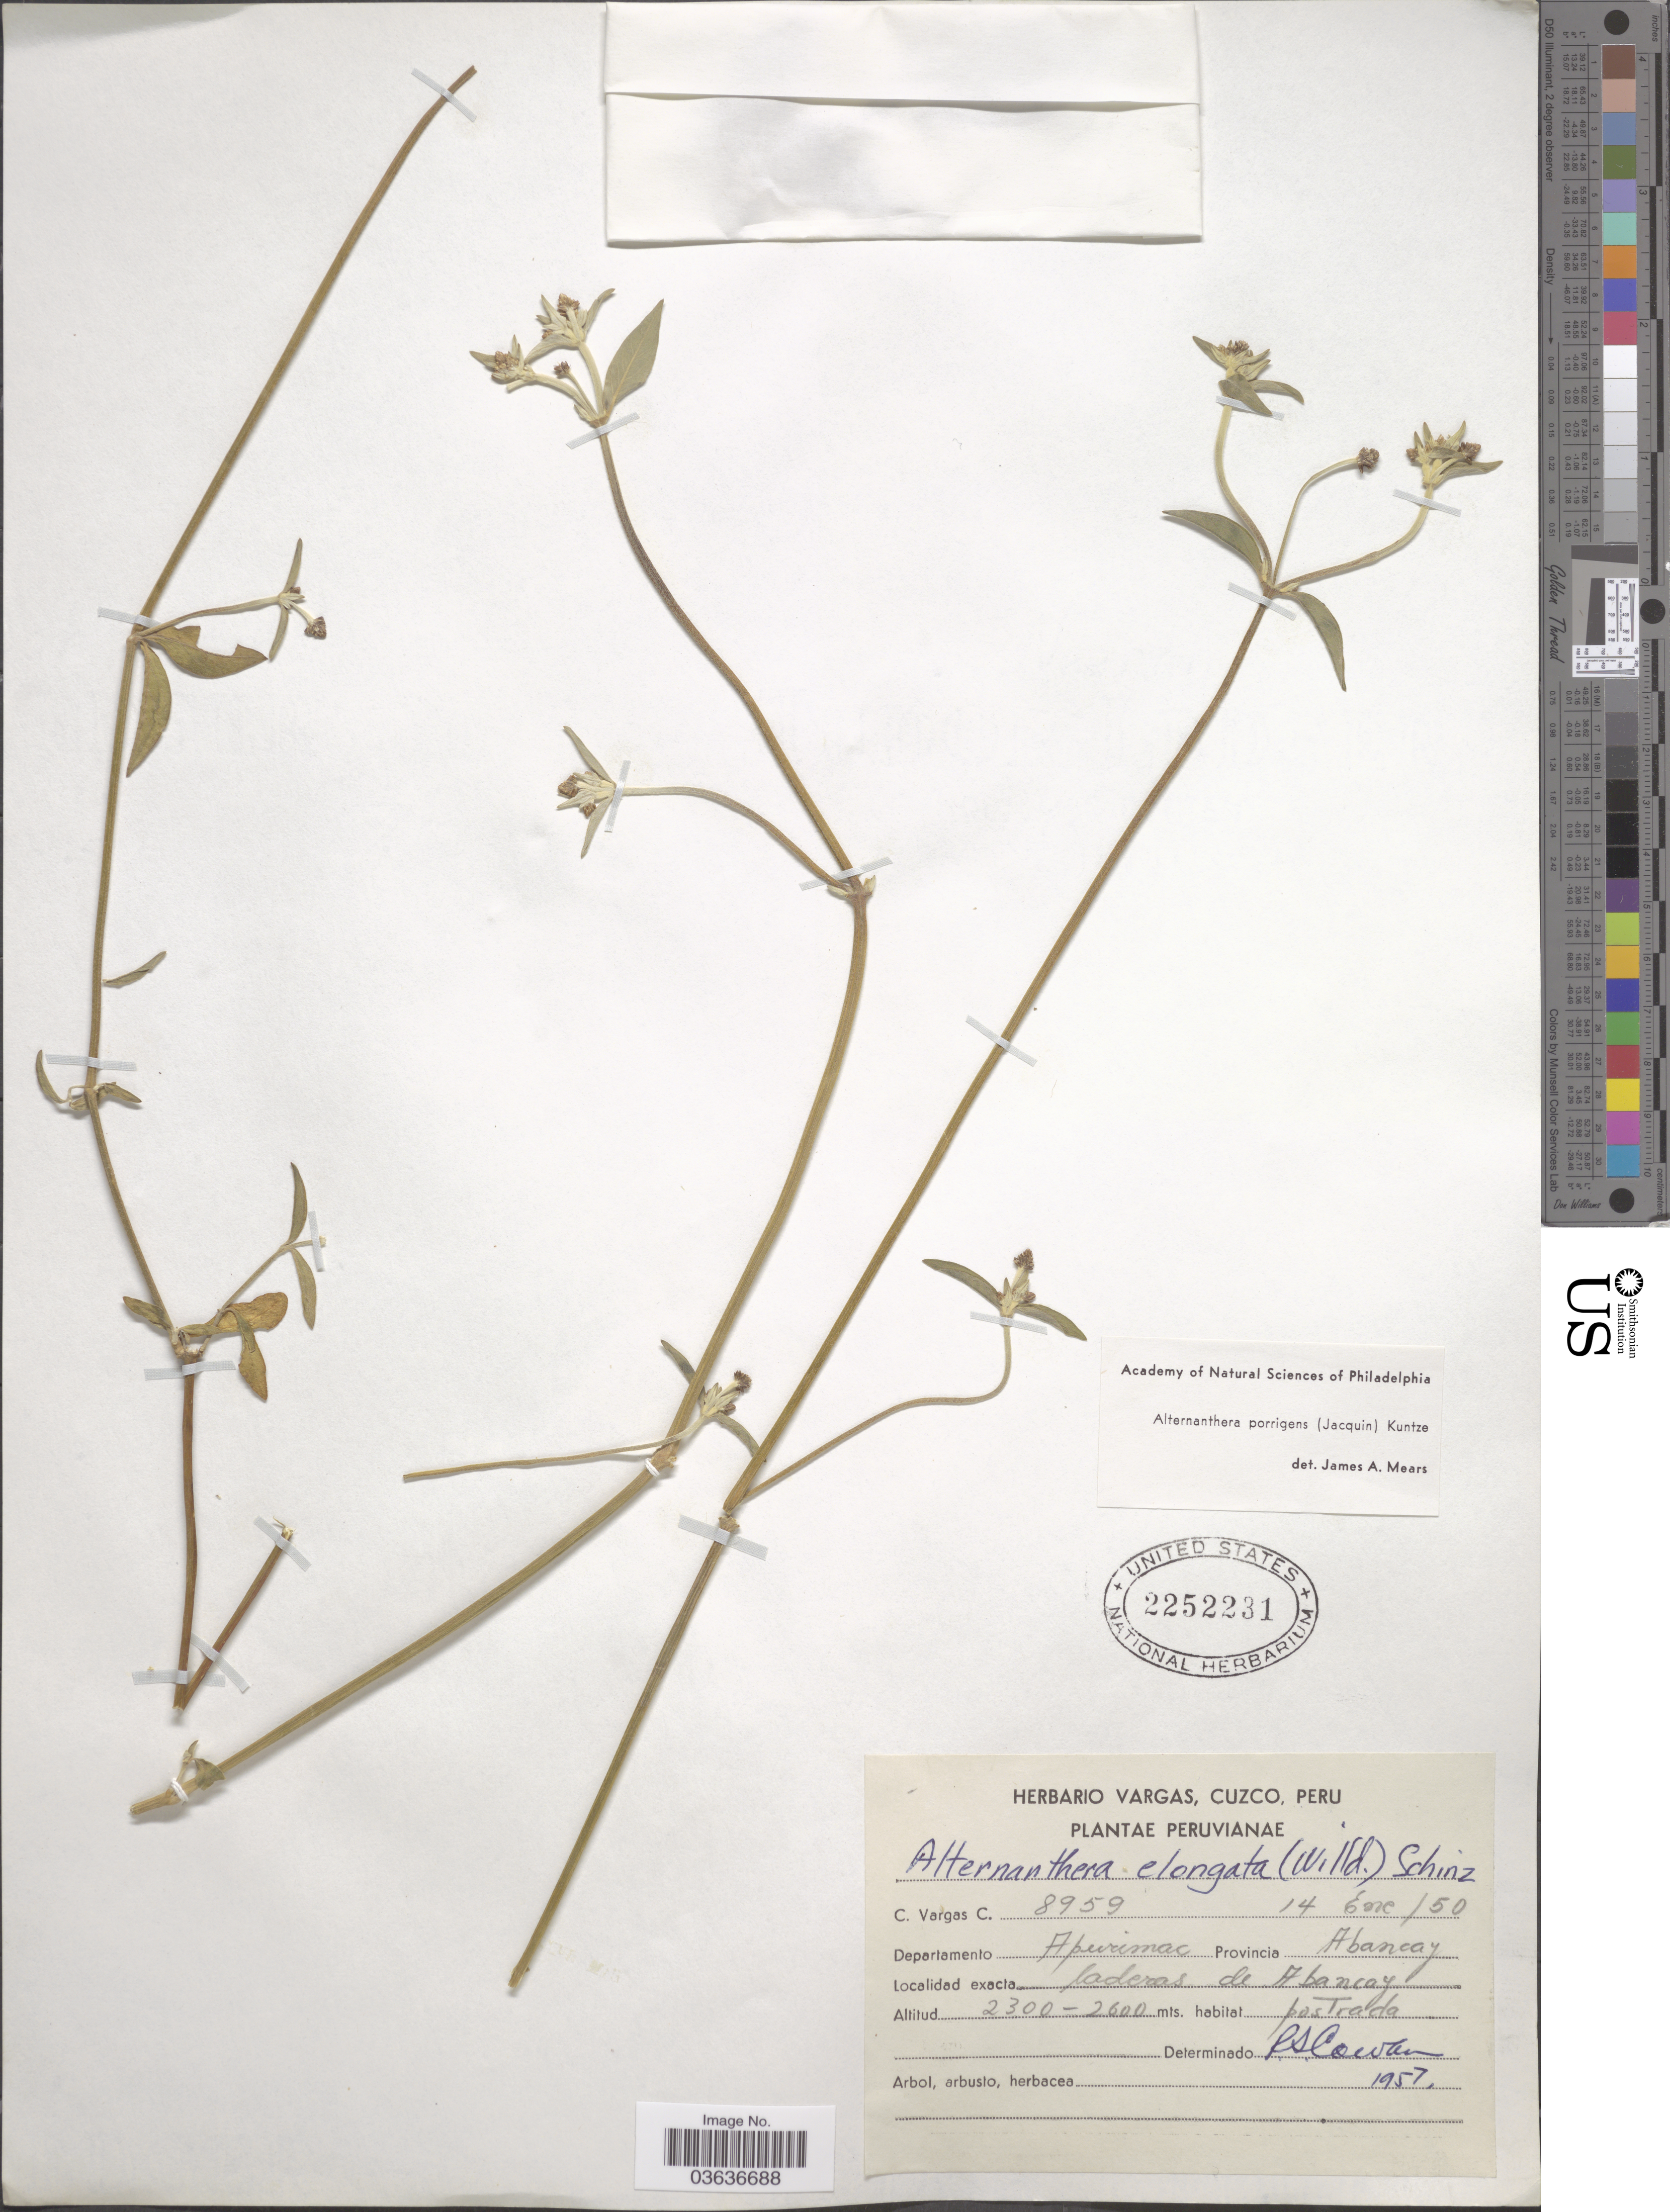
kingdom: Plantae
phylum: Tracheophyta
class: Magnoliopsida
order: Caryophyllales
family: Amaranthaceae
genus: Alternanthera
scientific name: Alternanthera porrigens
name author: (Jacq.) Kuntze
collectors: C. Vargas Calderón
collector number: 8959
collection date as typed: Transcribed d/m/y: 14/1/50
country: Peru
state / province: Apurímac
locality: Departamento Apurimac. Provincia Abancay. Laderas de Abancay.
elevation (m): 2300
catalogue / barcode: US 2252231